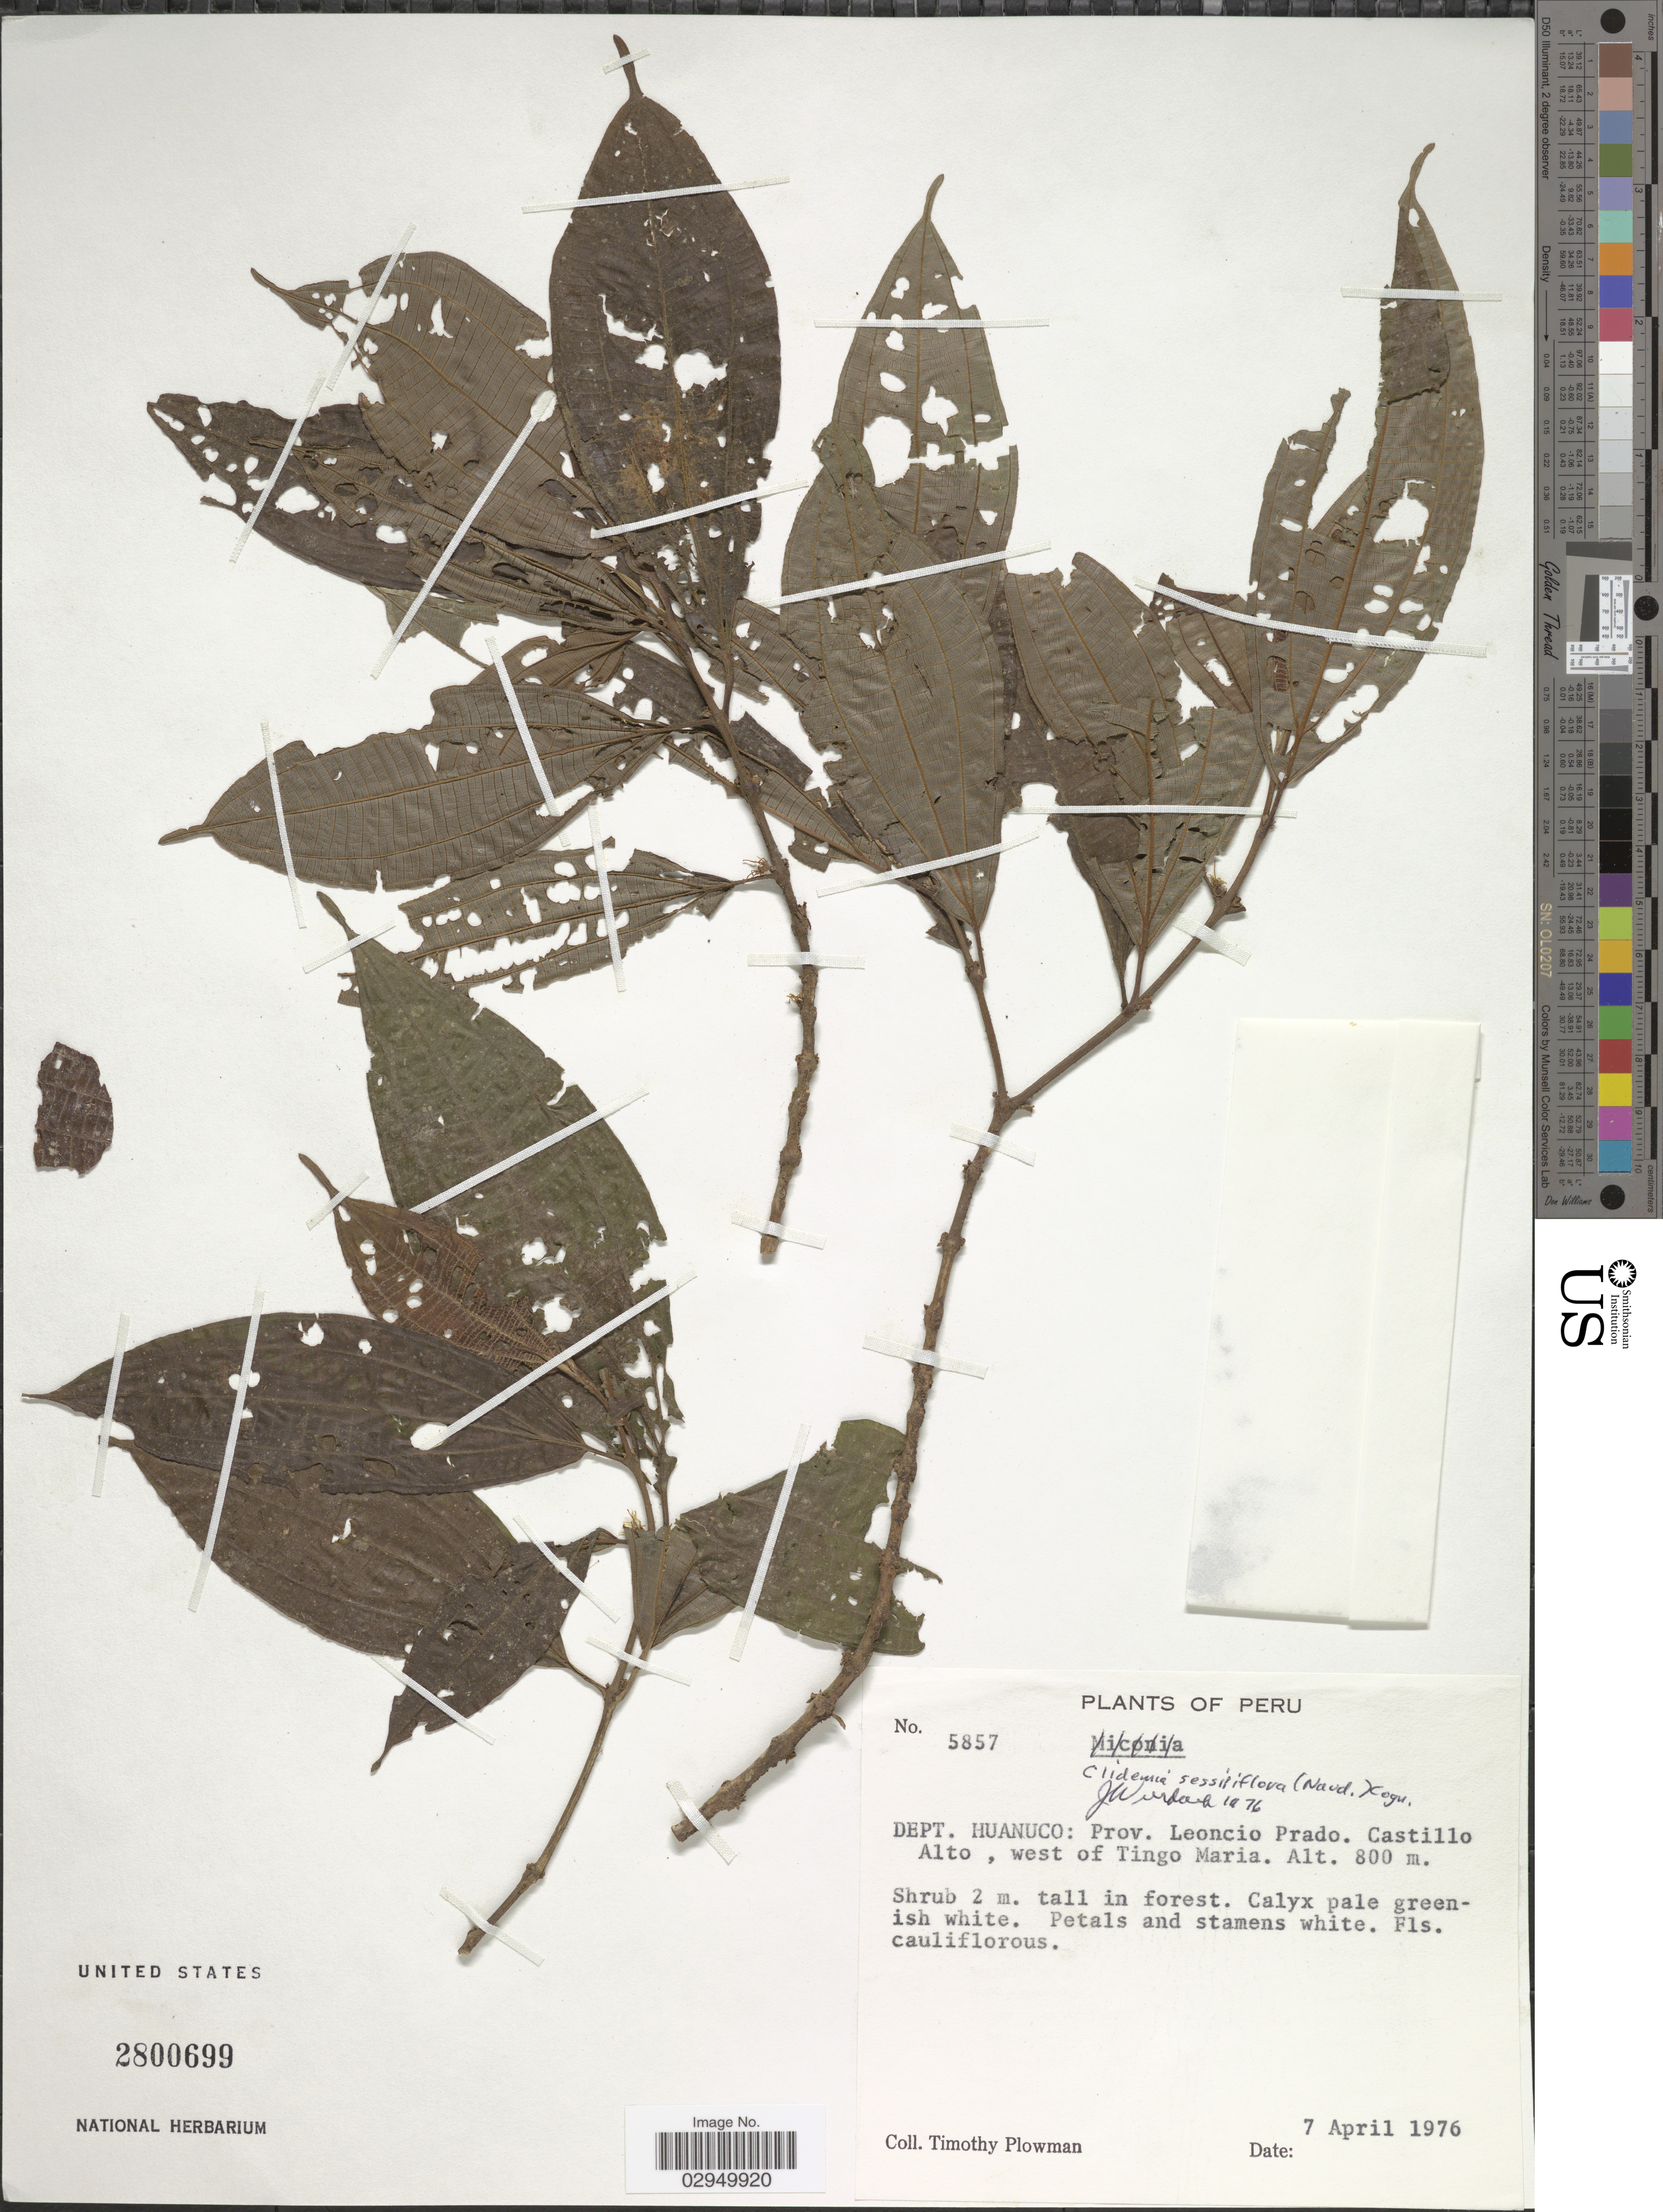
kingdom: Plantae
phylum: Tracheophyta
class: Magnoliopsida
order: Myrtales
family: Melastomataceae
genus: Clidemia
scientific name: Clidemia sessiliflora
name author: (Naudin) Cogn.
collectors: T. Plowman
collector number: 5857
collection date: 1976-04-07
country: Peru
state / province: Huánuco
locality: Dept. Huanuco: Prov. Leoncio Prado. Castillo Alto, west of Tingo Maria.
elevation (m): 800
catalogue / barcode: US 2800699